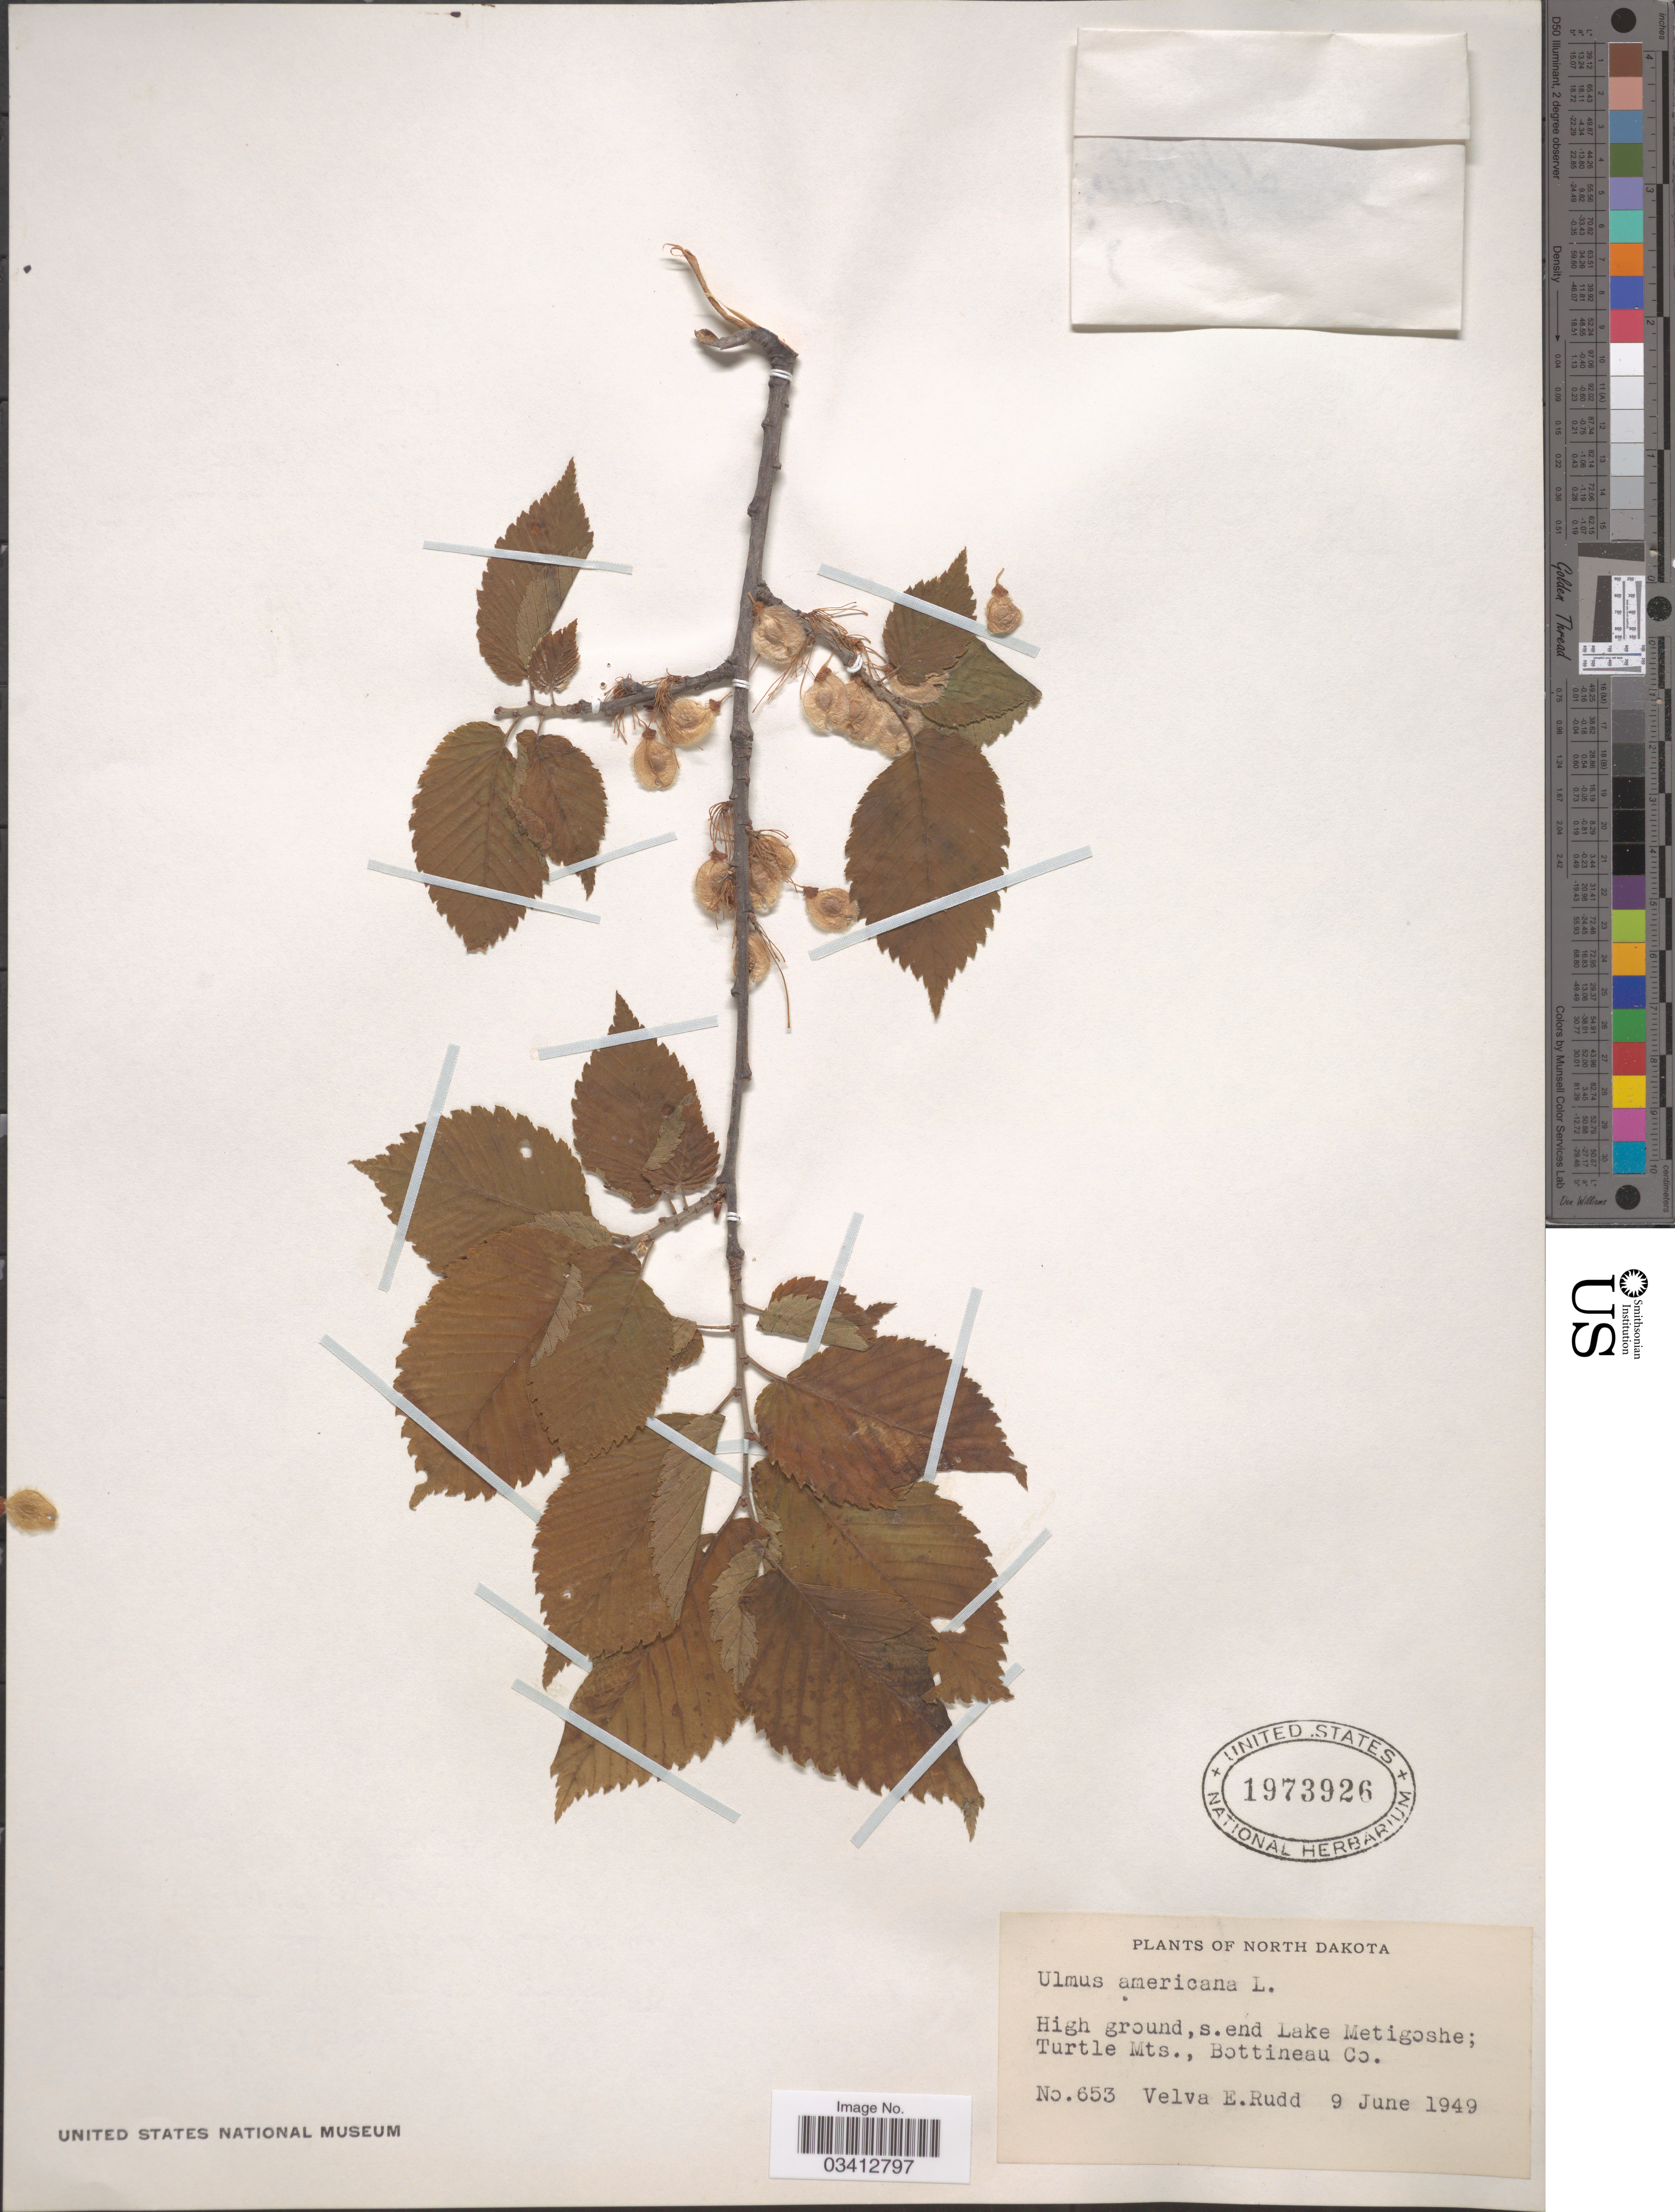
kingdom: Plantae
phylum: Tracheophyta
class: Magnoliopsida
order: Rosales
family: Ulmaceae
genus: Ulmus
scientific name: Ulmus americana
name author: L.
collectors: V. E. Rudd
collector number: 653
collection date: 1949-06-09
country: United States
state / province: North Dakota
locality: High ground, s. end Lake Metigoshe; Turtle Mts., Bottineau Co.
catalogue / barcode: US 1973926